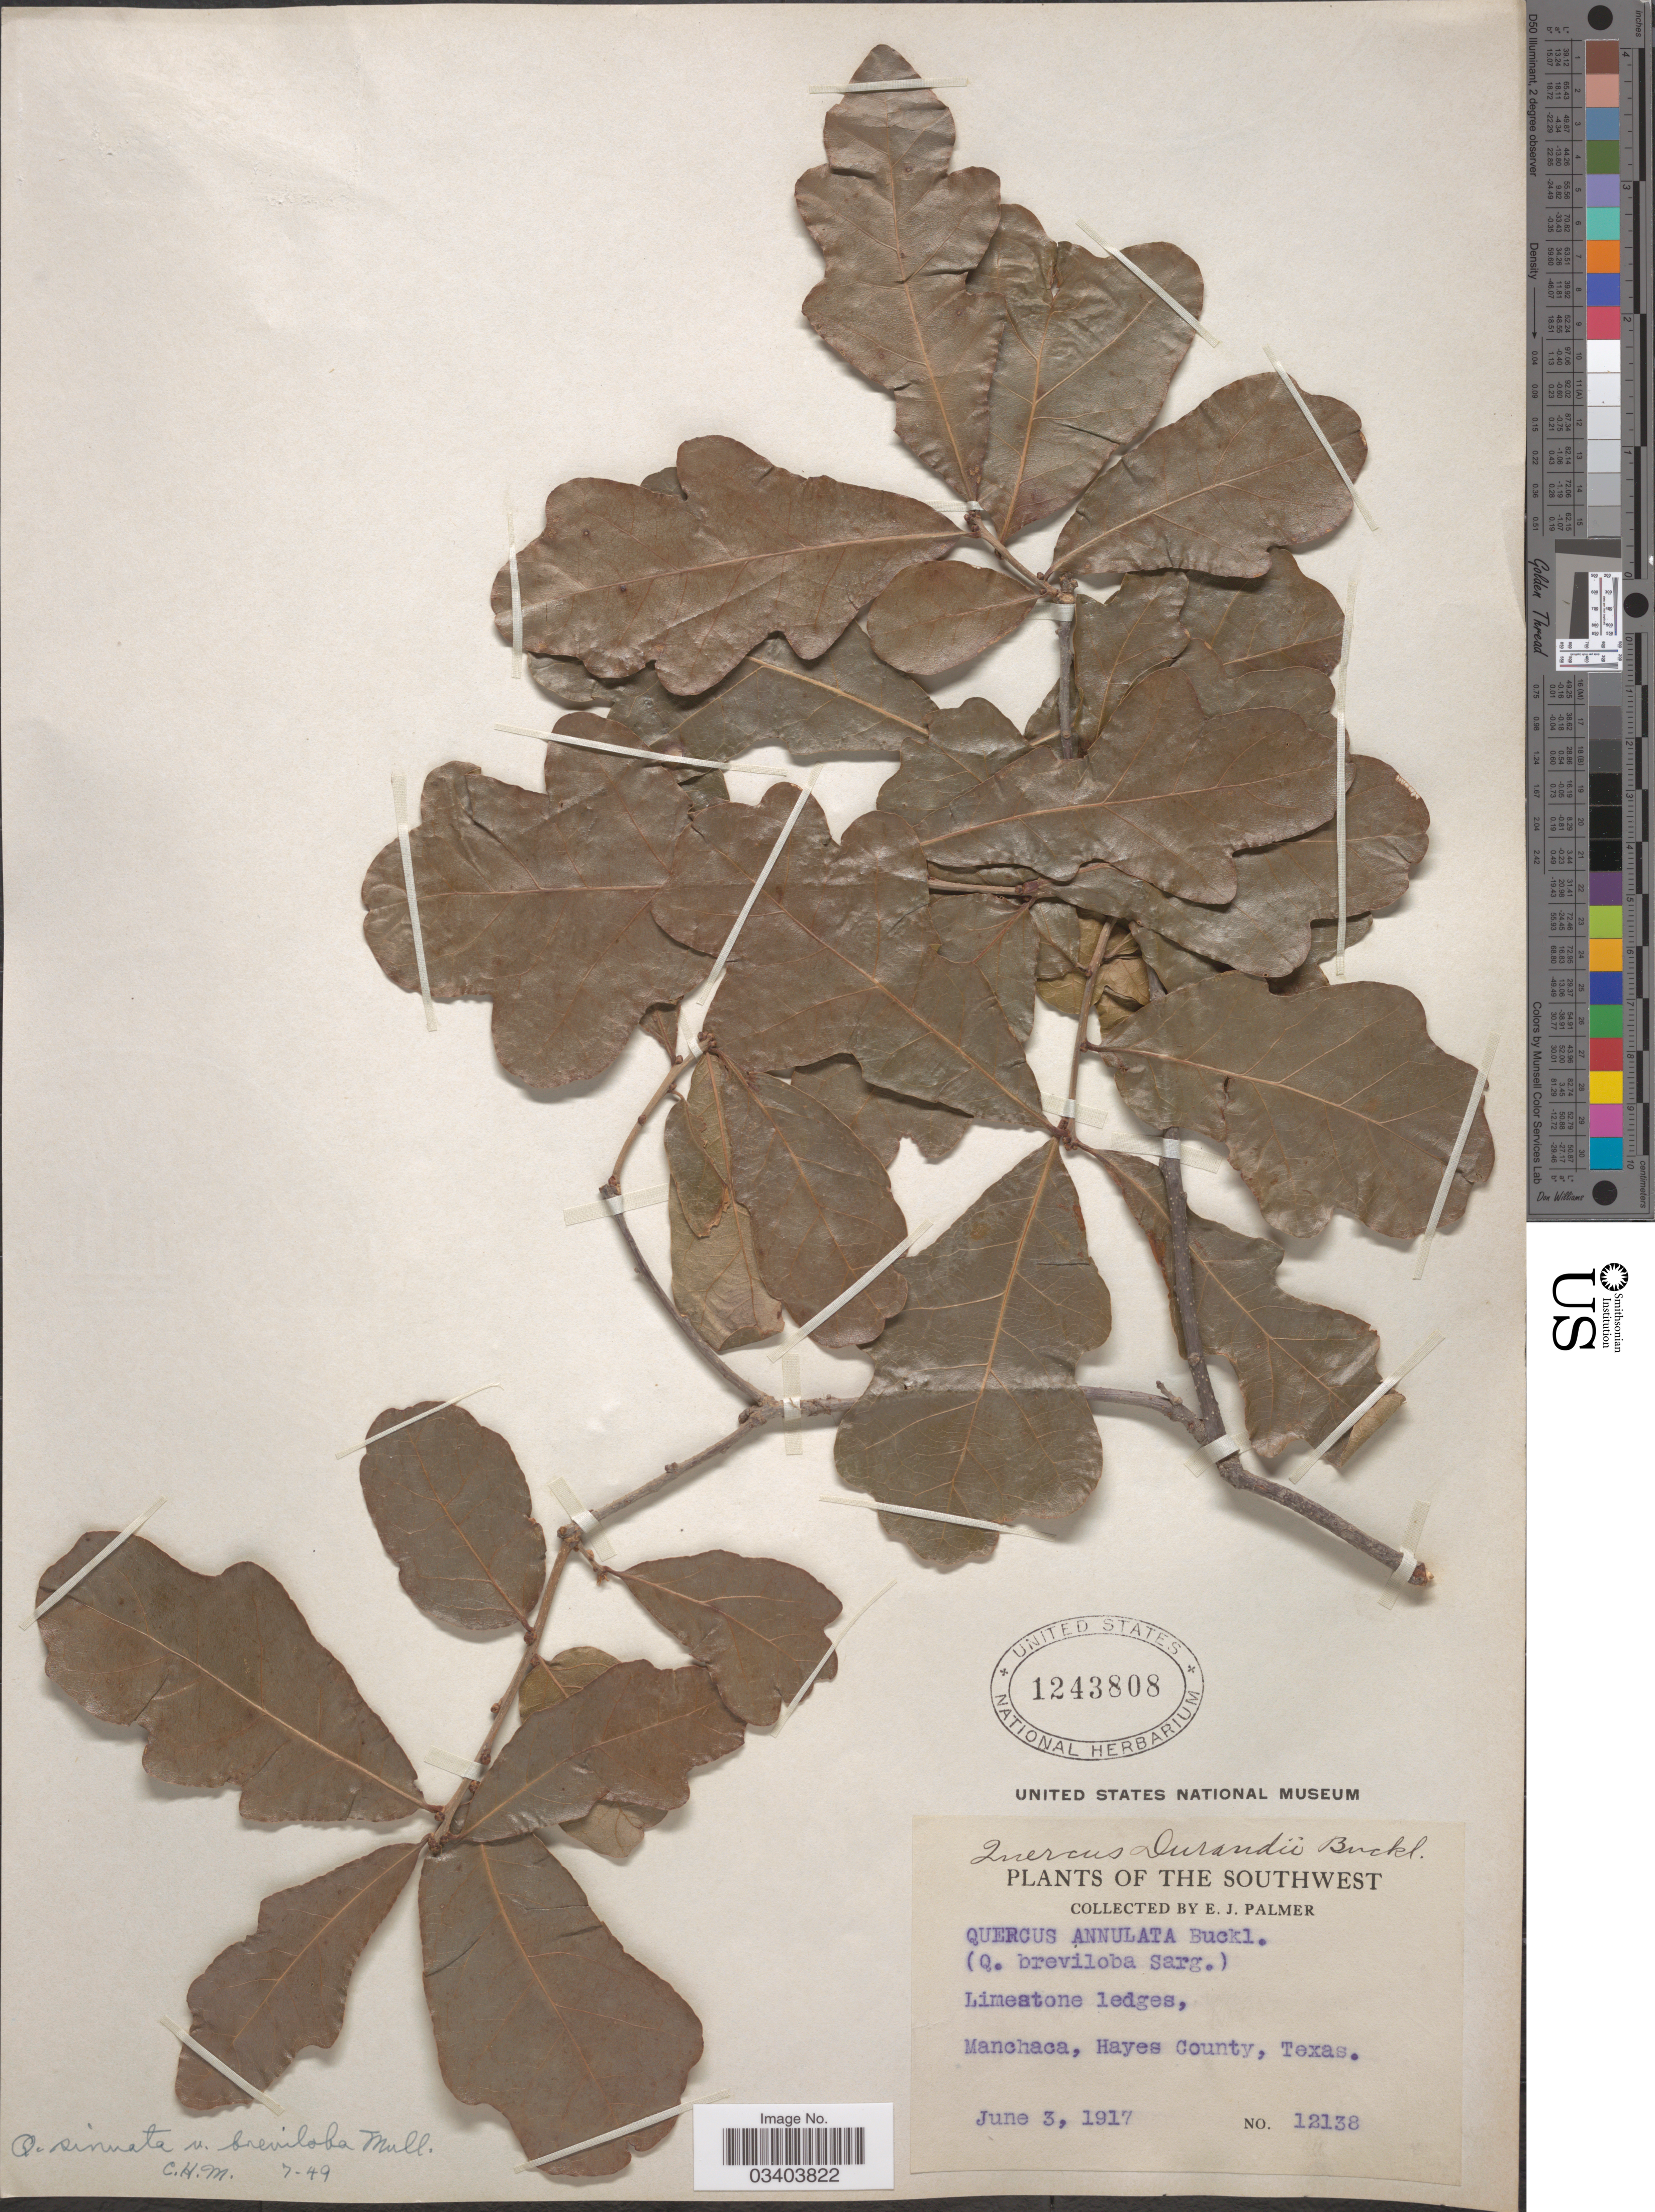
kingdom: Plantae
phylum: Tracheophyta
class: Magnoliopsida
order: Fagales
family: Fagaceae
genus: Quercus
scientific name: Quercus breviloba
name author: (Torr.) Sarg.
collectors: E. J. Palmer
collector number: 12138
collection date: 1917-06-03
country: United States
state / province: Texas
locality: The Southwest. Manchaca, Hayes County.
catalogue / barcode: US 1243808